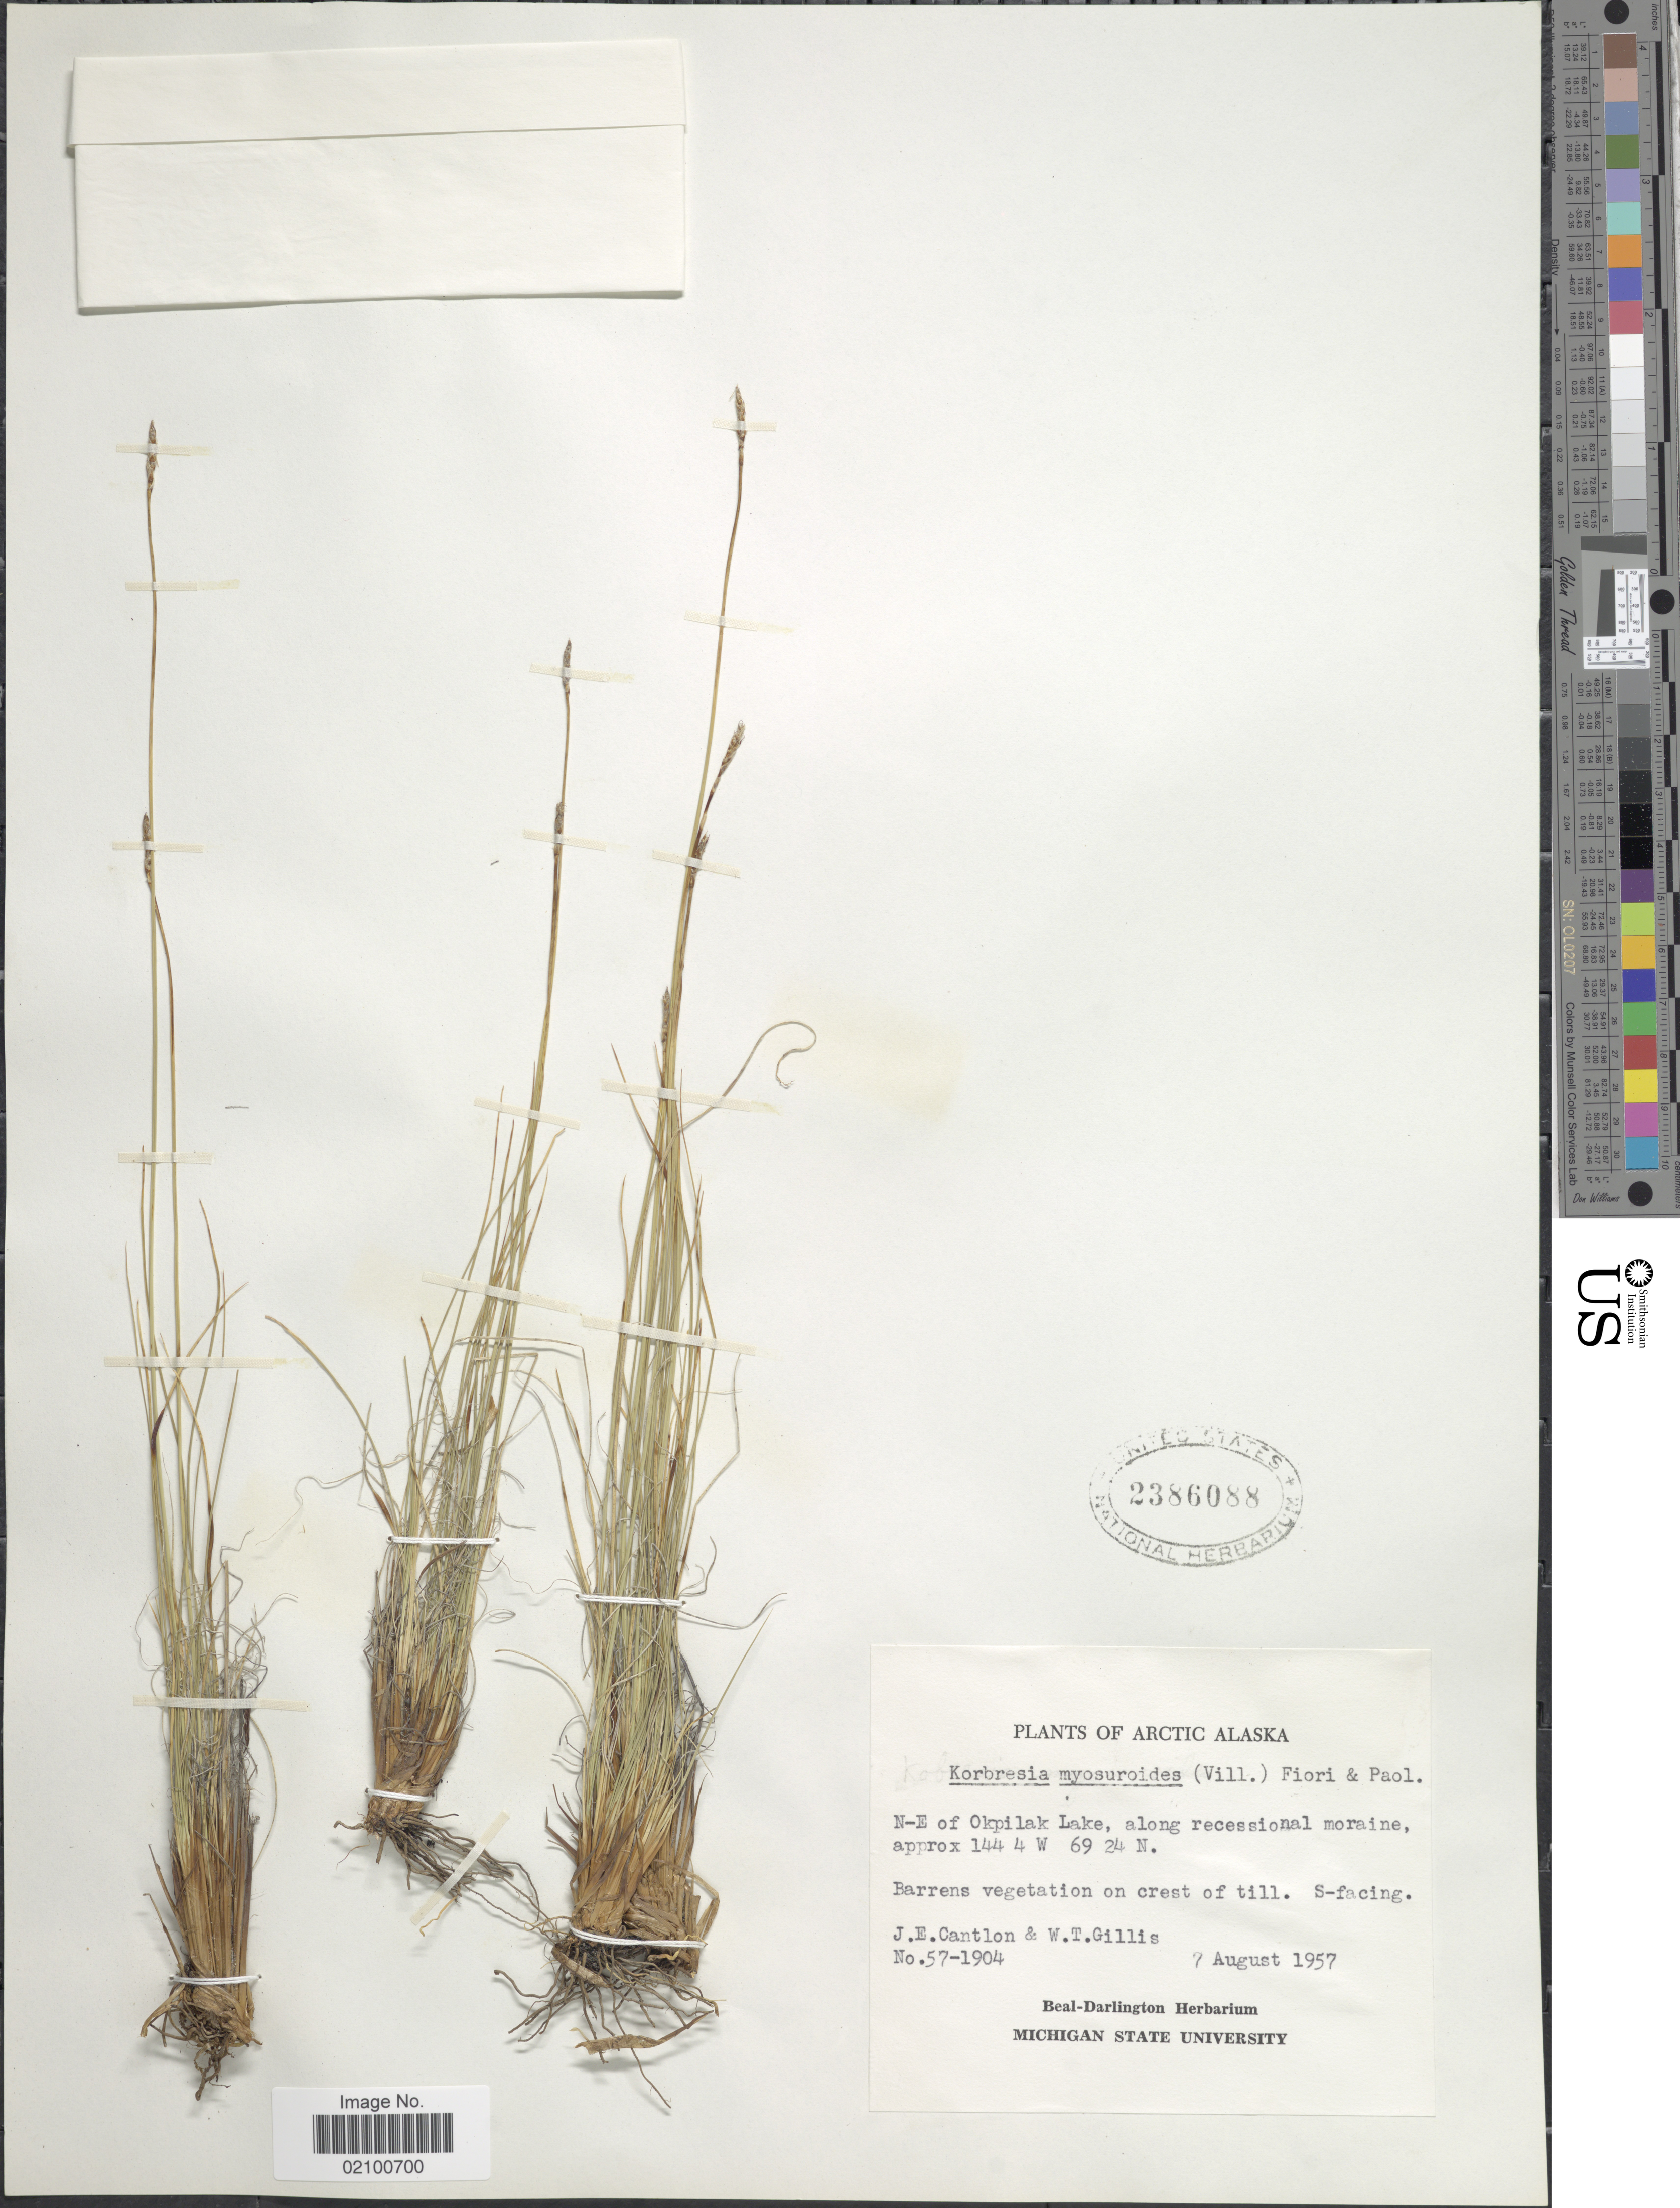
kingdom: Plantae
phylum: Tracheophyta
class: Liliopsida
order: Poales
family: Cyperaceae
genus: Carex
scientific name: Carex myosuroides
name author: Vill.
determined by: Strong, M. T., (US), Smithsonian Institution - National Museum of Natural History (UNITED STATES)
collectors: J. Cantlon & W. T. Gillis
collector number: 57-1904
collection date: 1957-08-07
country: United States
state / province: Alaska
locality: Arctic Alaska, N-E of Okpilak Lake, along recessional moraine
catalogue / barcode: US 2386088